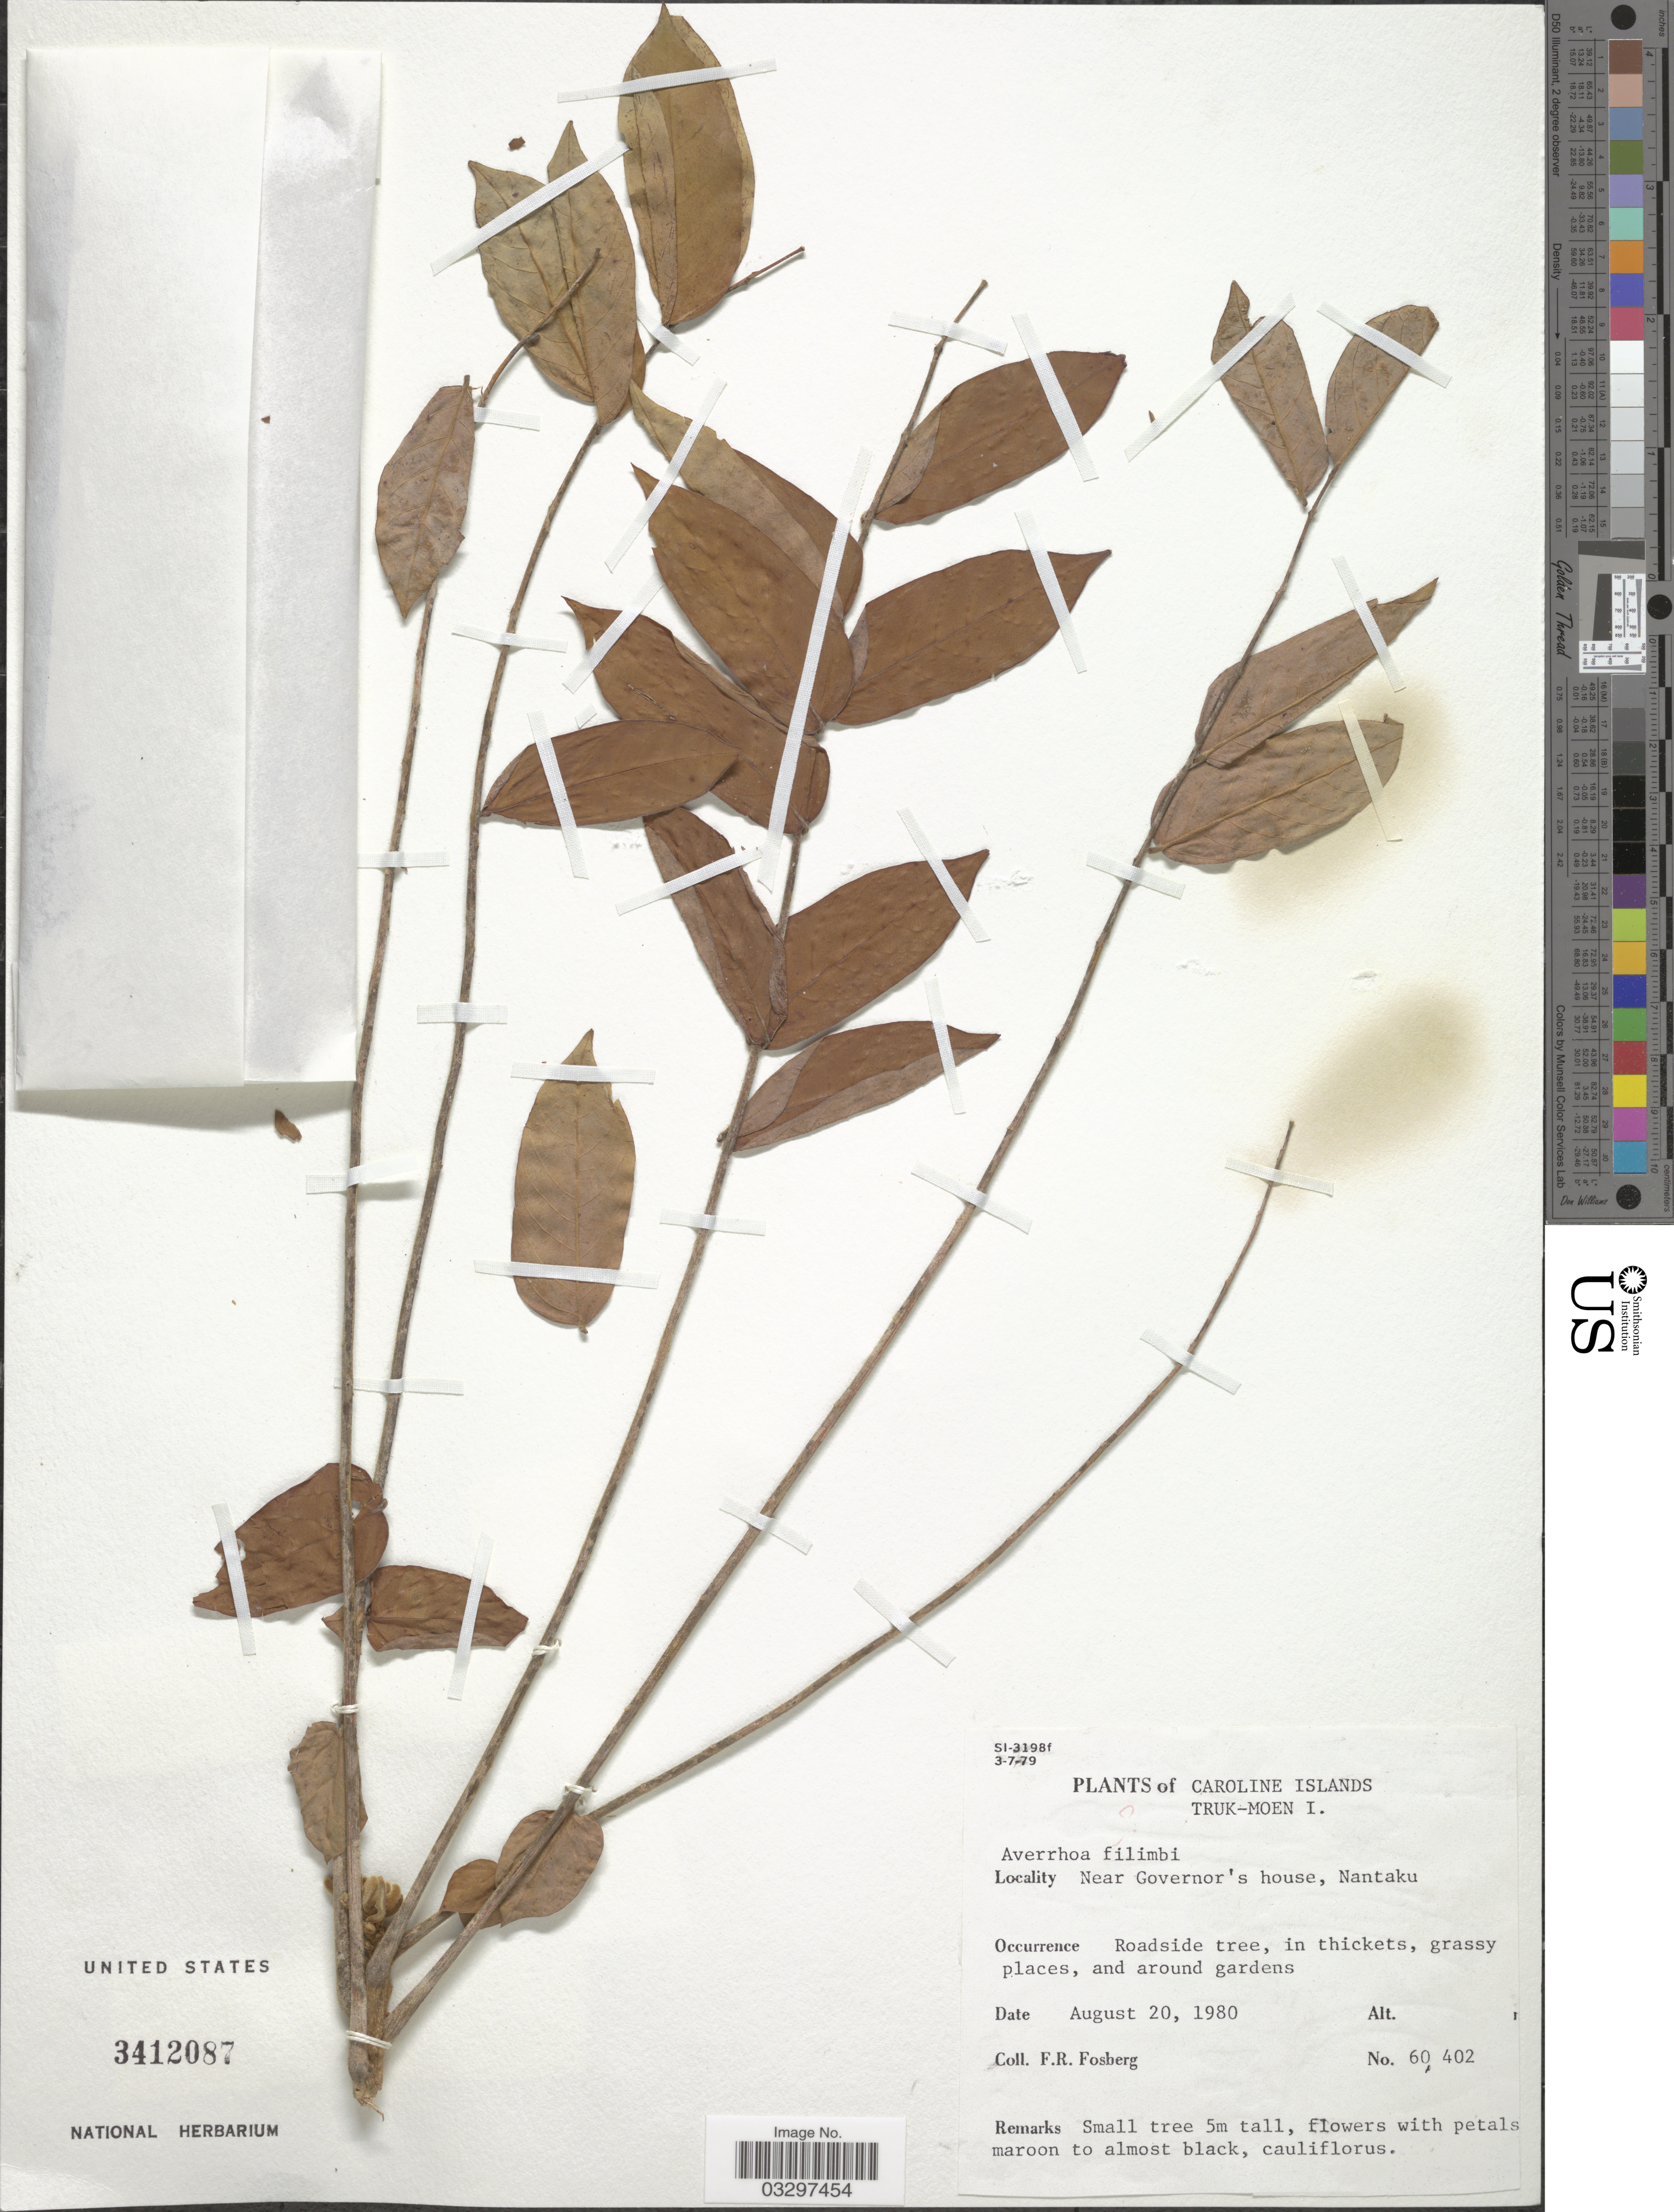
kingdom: Plantae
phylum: Tracheophyta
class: Magnoliopsida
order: Oxalidales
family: Oxalidaceae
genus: Averrhoa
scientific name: Averrhoa bilimbi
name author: L.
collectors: F. R. Fosberg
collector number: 60402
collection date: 1980-08-20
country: Micronesia, Federated States of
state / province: Truk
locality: Caroline Islands, Truk-Moen I. Near Governor's house, Nantaku.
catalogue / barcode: US 3412087